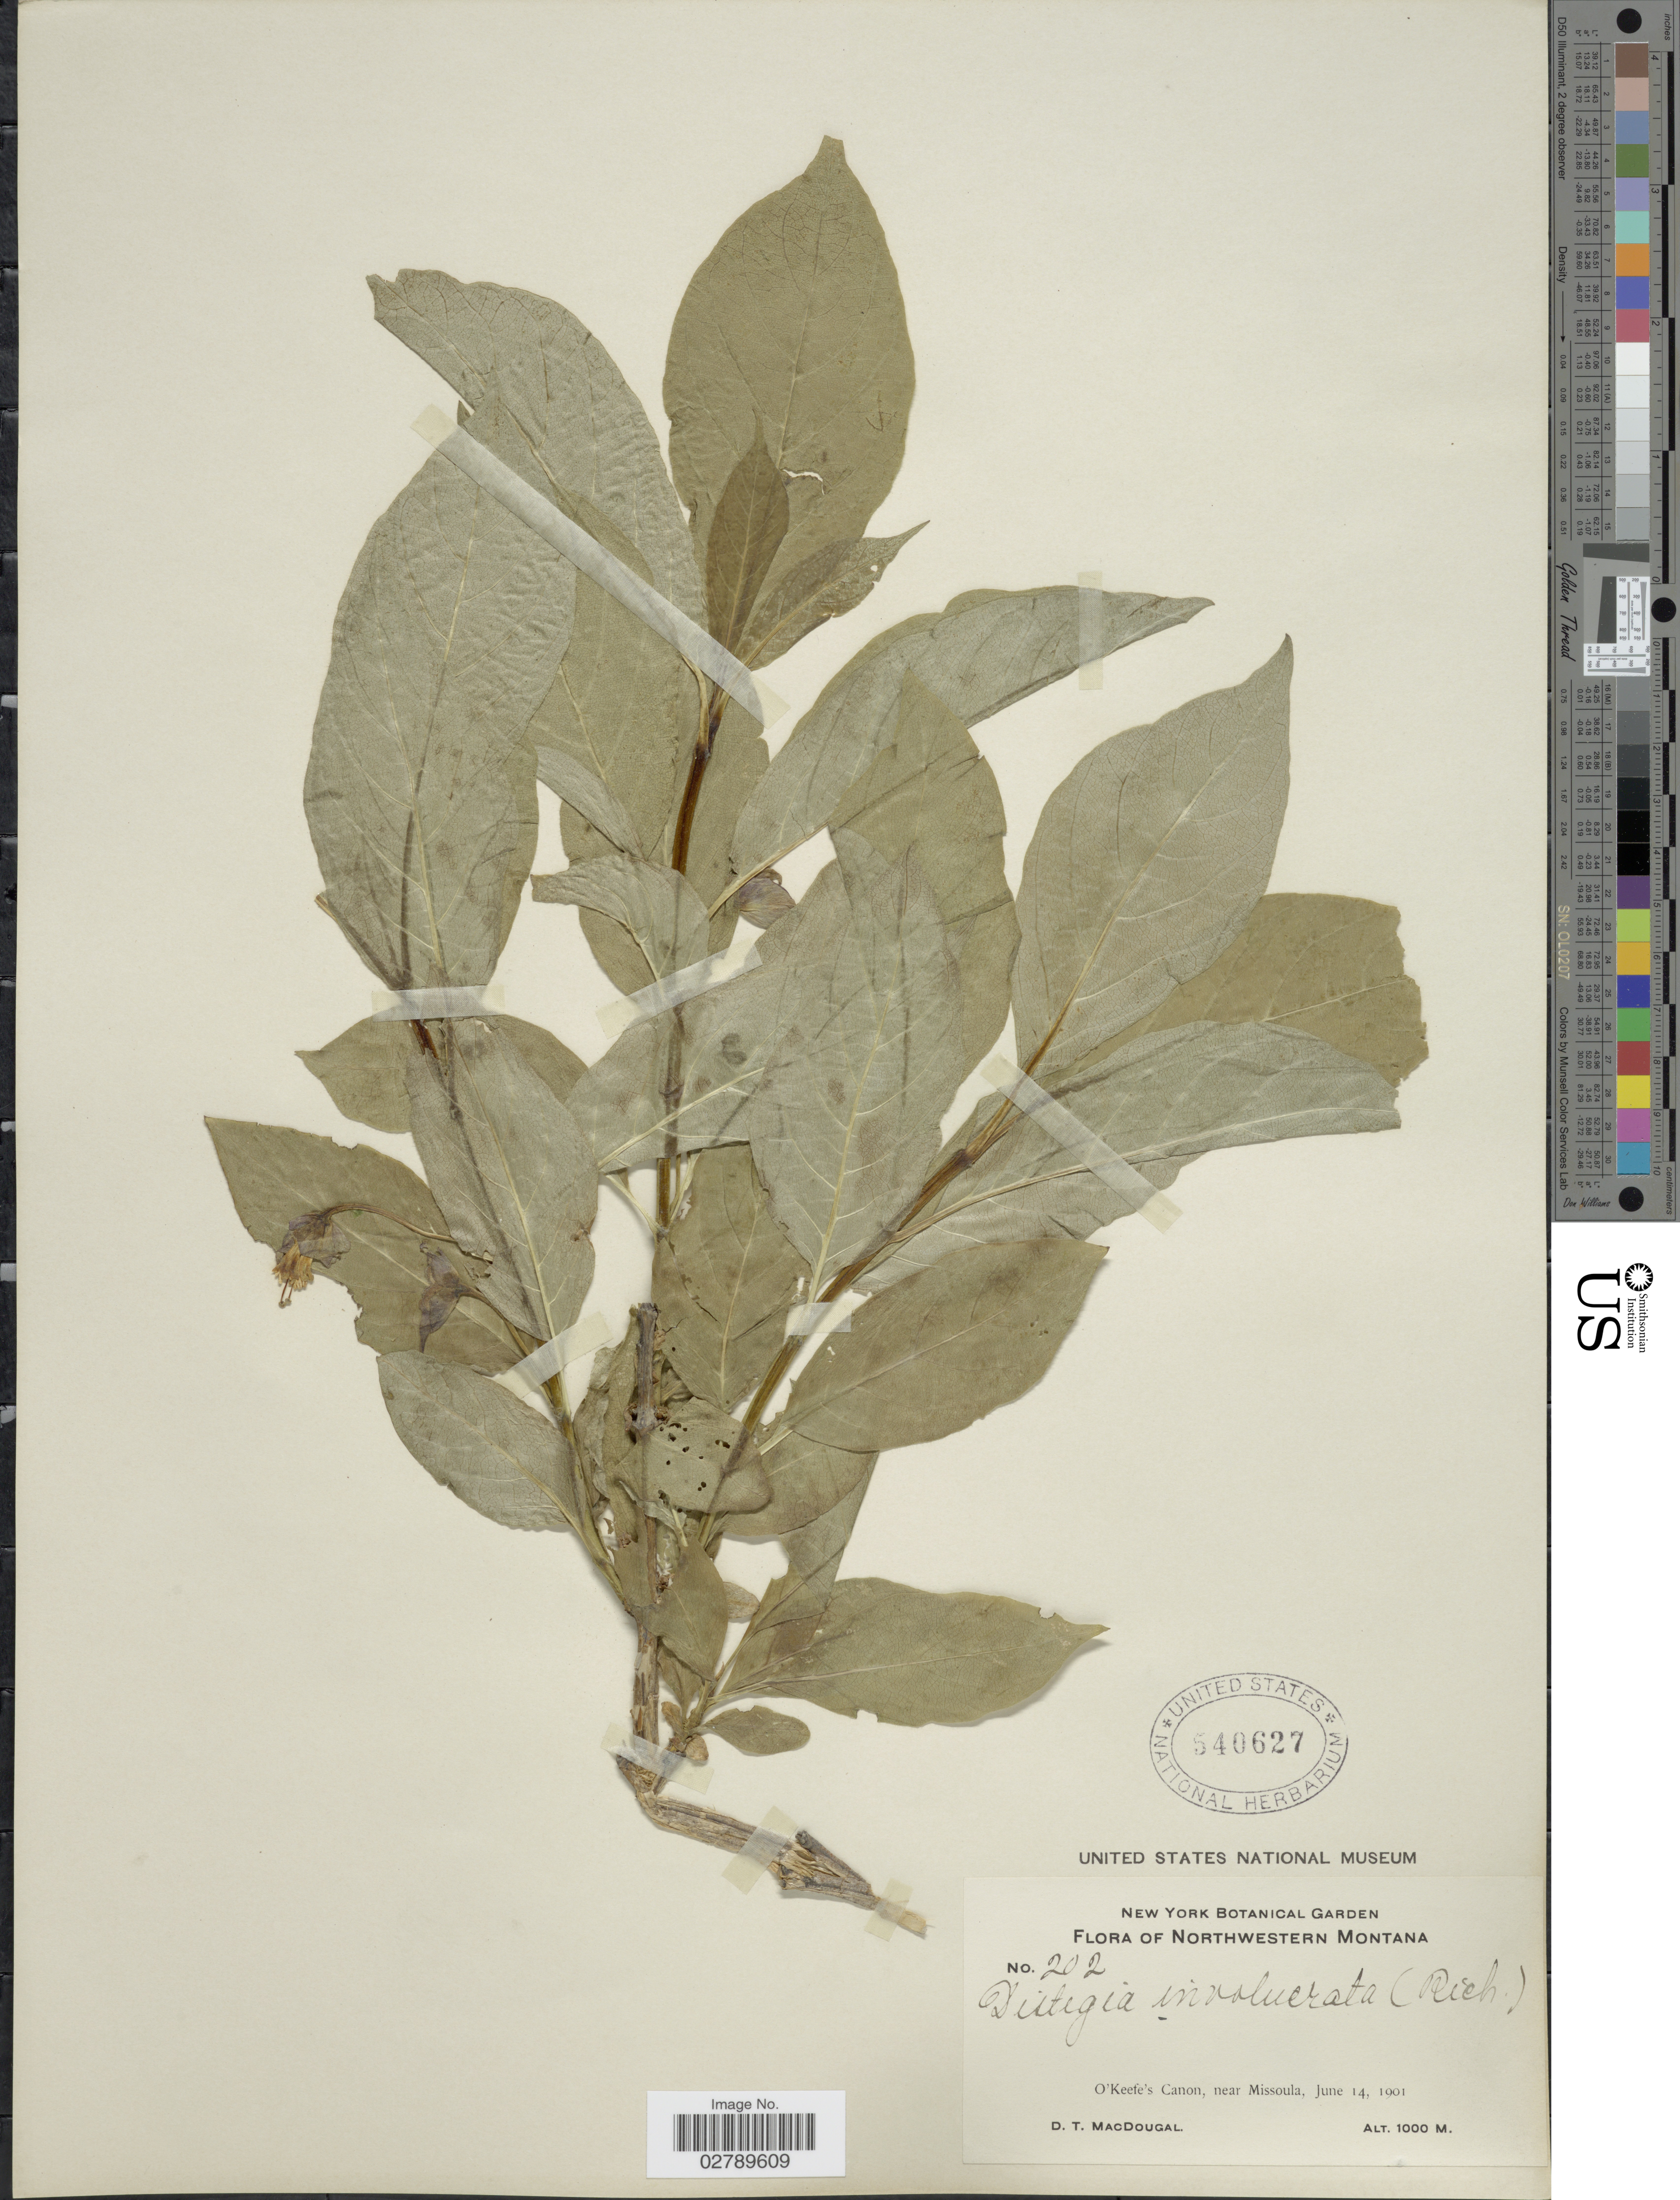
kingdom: Plantae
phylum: Tracheophyta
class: Magnoliopsida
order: Dipsacales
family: Caprifoliaceae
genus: Lonicera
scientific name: Lonicera involucrata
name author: (Richardson) Banks ex Spreng.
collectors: D. T. MacDougal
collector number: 202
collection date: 1901-06-14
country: United States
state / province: Montana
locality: Northwestern Montana. O'Keefe's Canon, near Missoula.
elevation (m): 1000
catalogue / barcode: US 540627